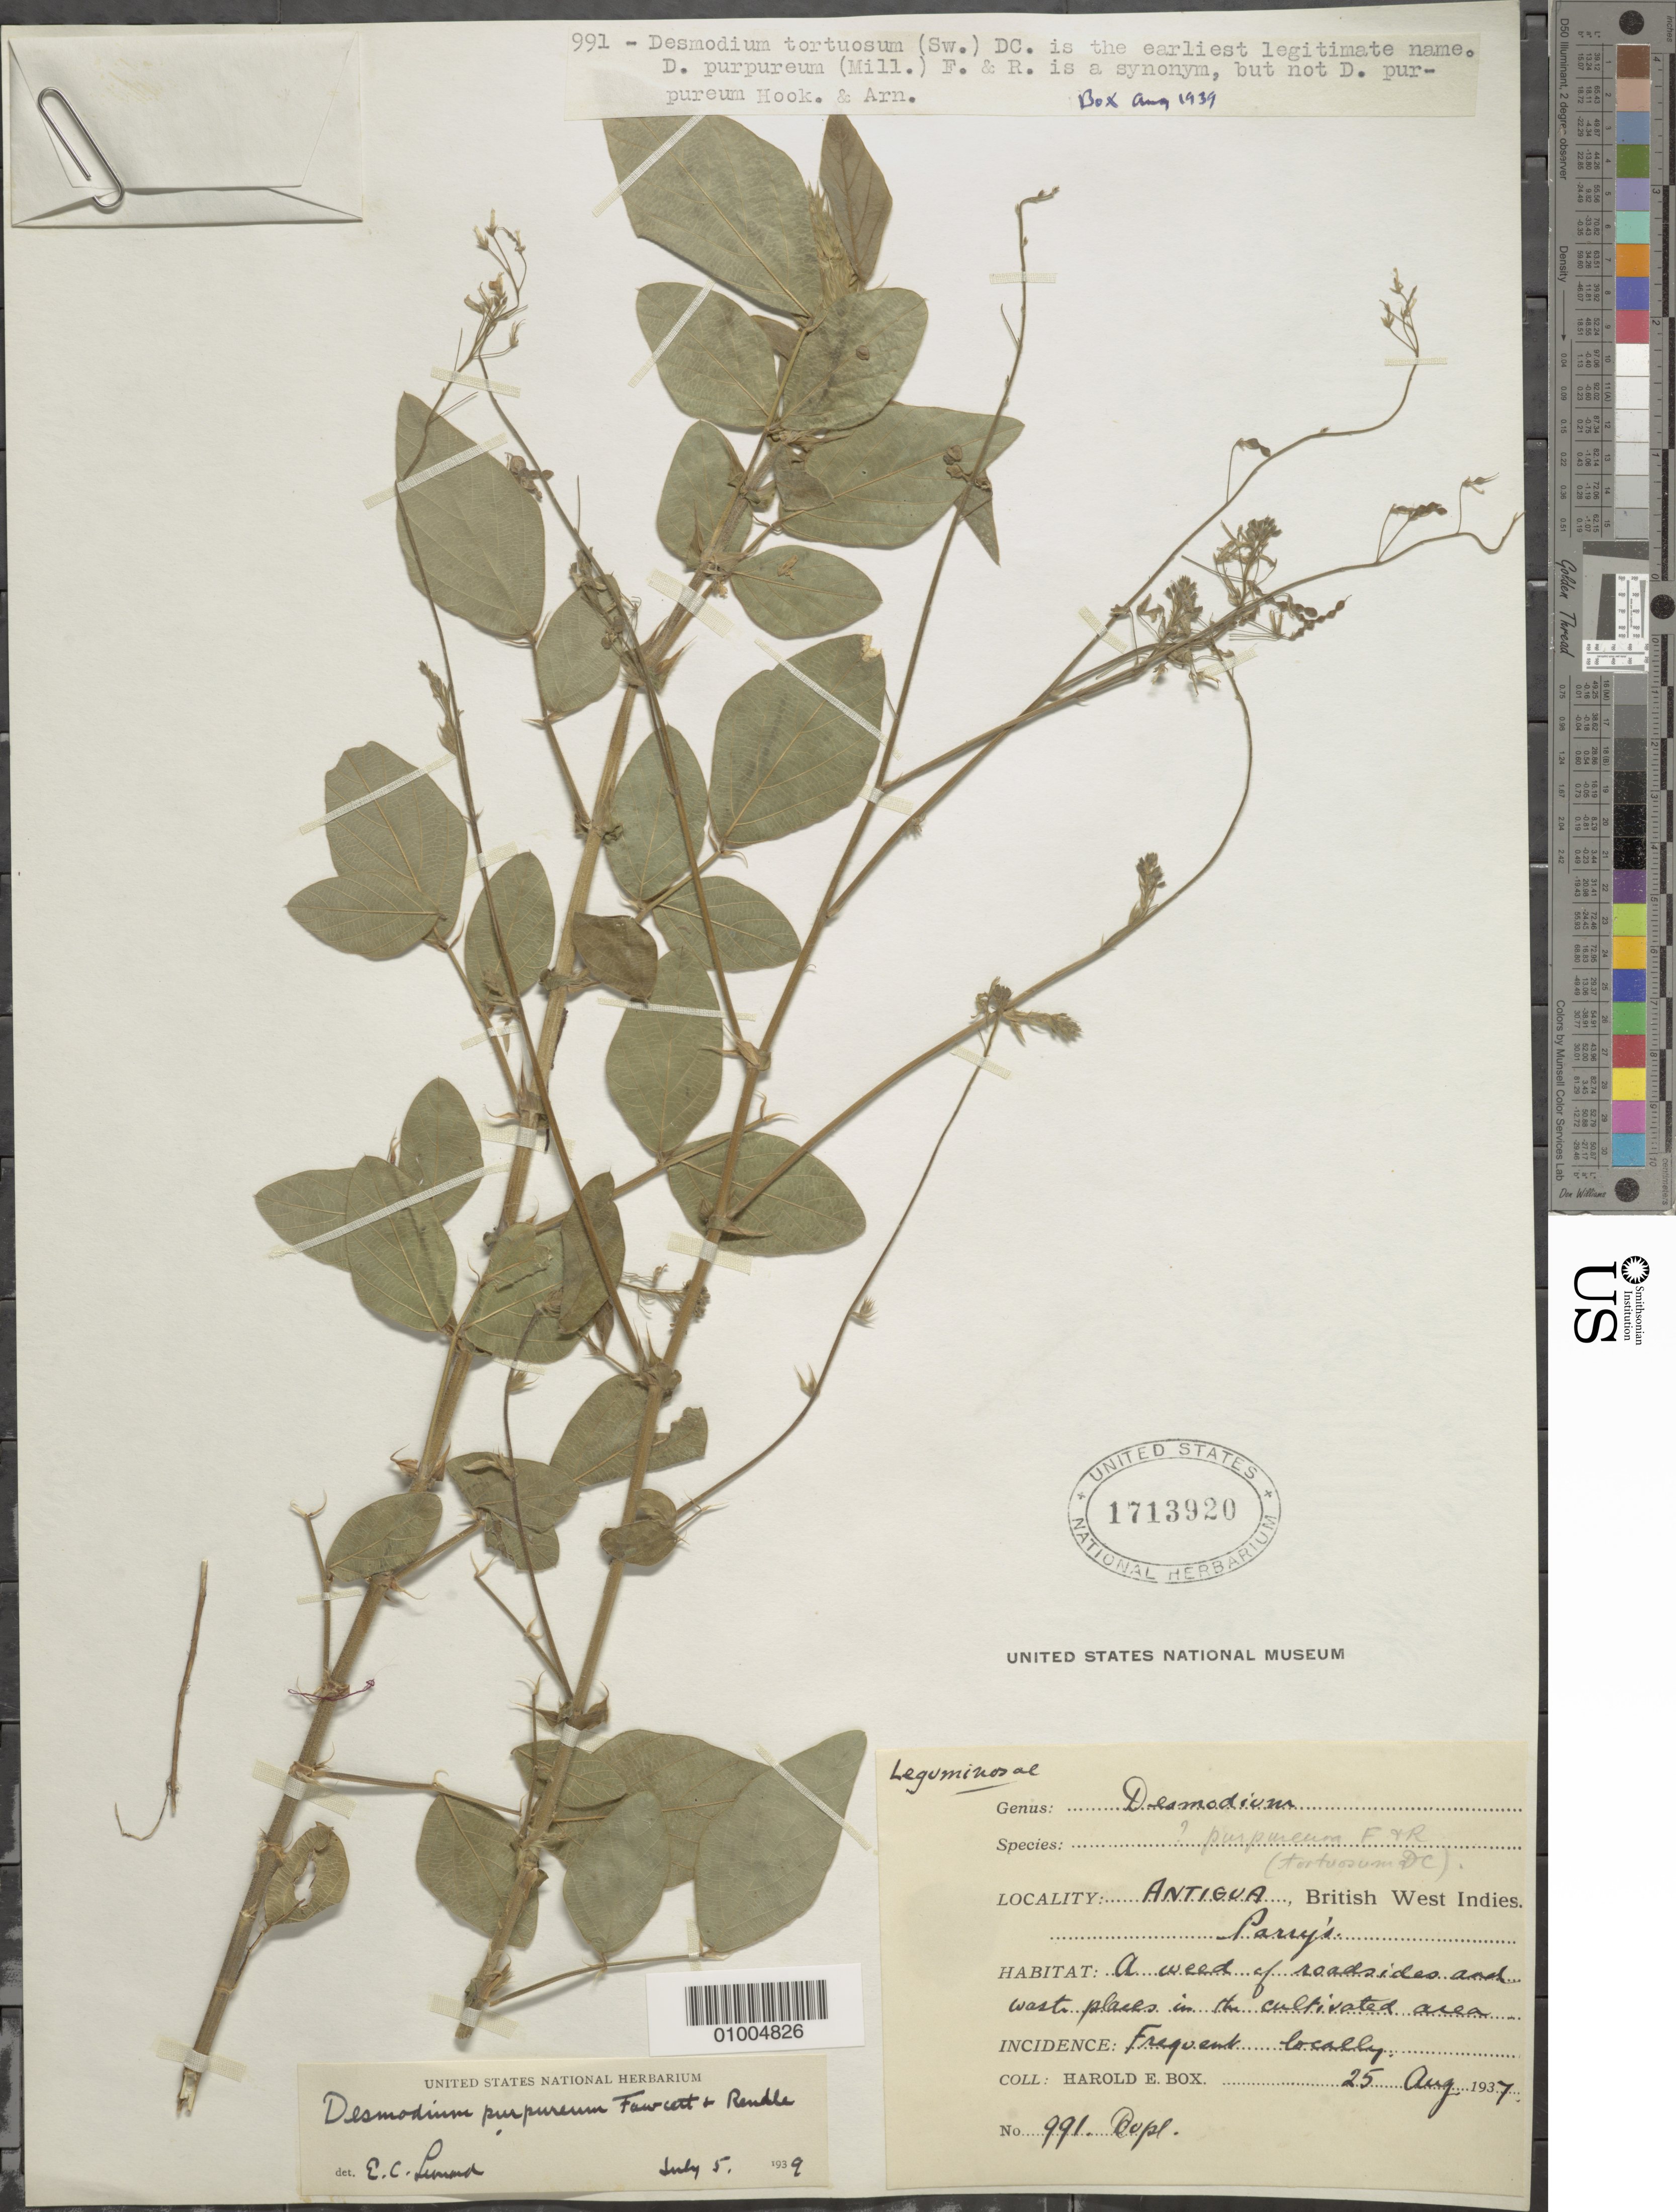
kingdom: Plantae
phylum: Tracheophyta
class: Magnoliopsida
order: Fabales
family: Fabaceae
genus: Desmodium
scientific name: Desmodium tortuosum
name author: (Sw.) DC.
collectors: H. E. Box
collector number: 991 Dupl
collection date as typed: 25 Aug 1937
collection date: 1937-08-25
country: Antigua and Barbuda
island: Antigua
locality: Perry's. A weed on roadsides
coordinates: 0 N, 0 E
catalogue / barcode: US 1713920